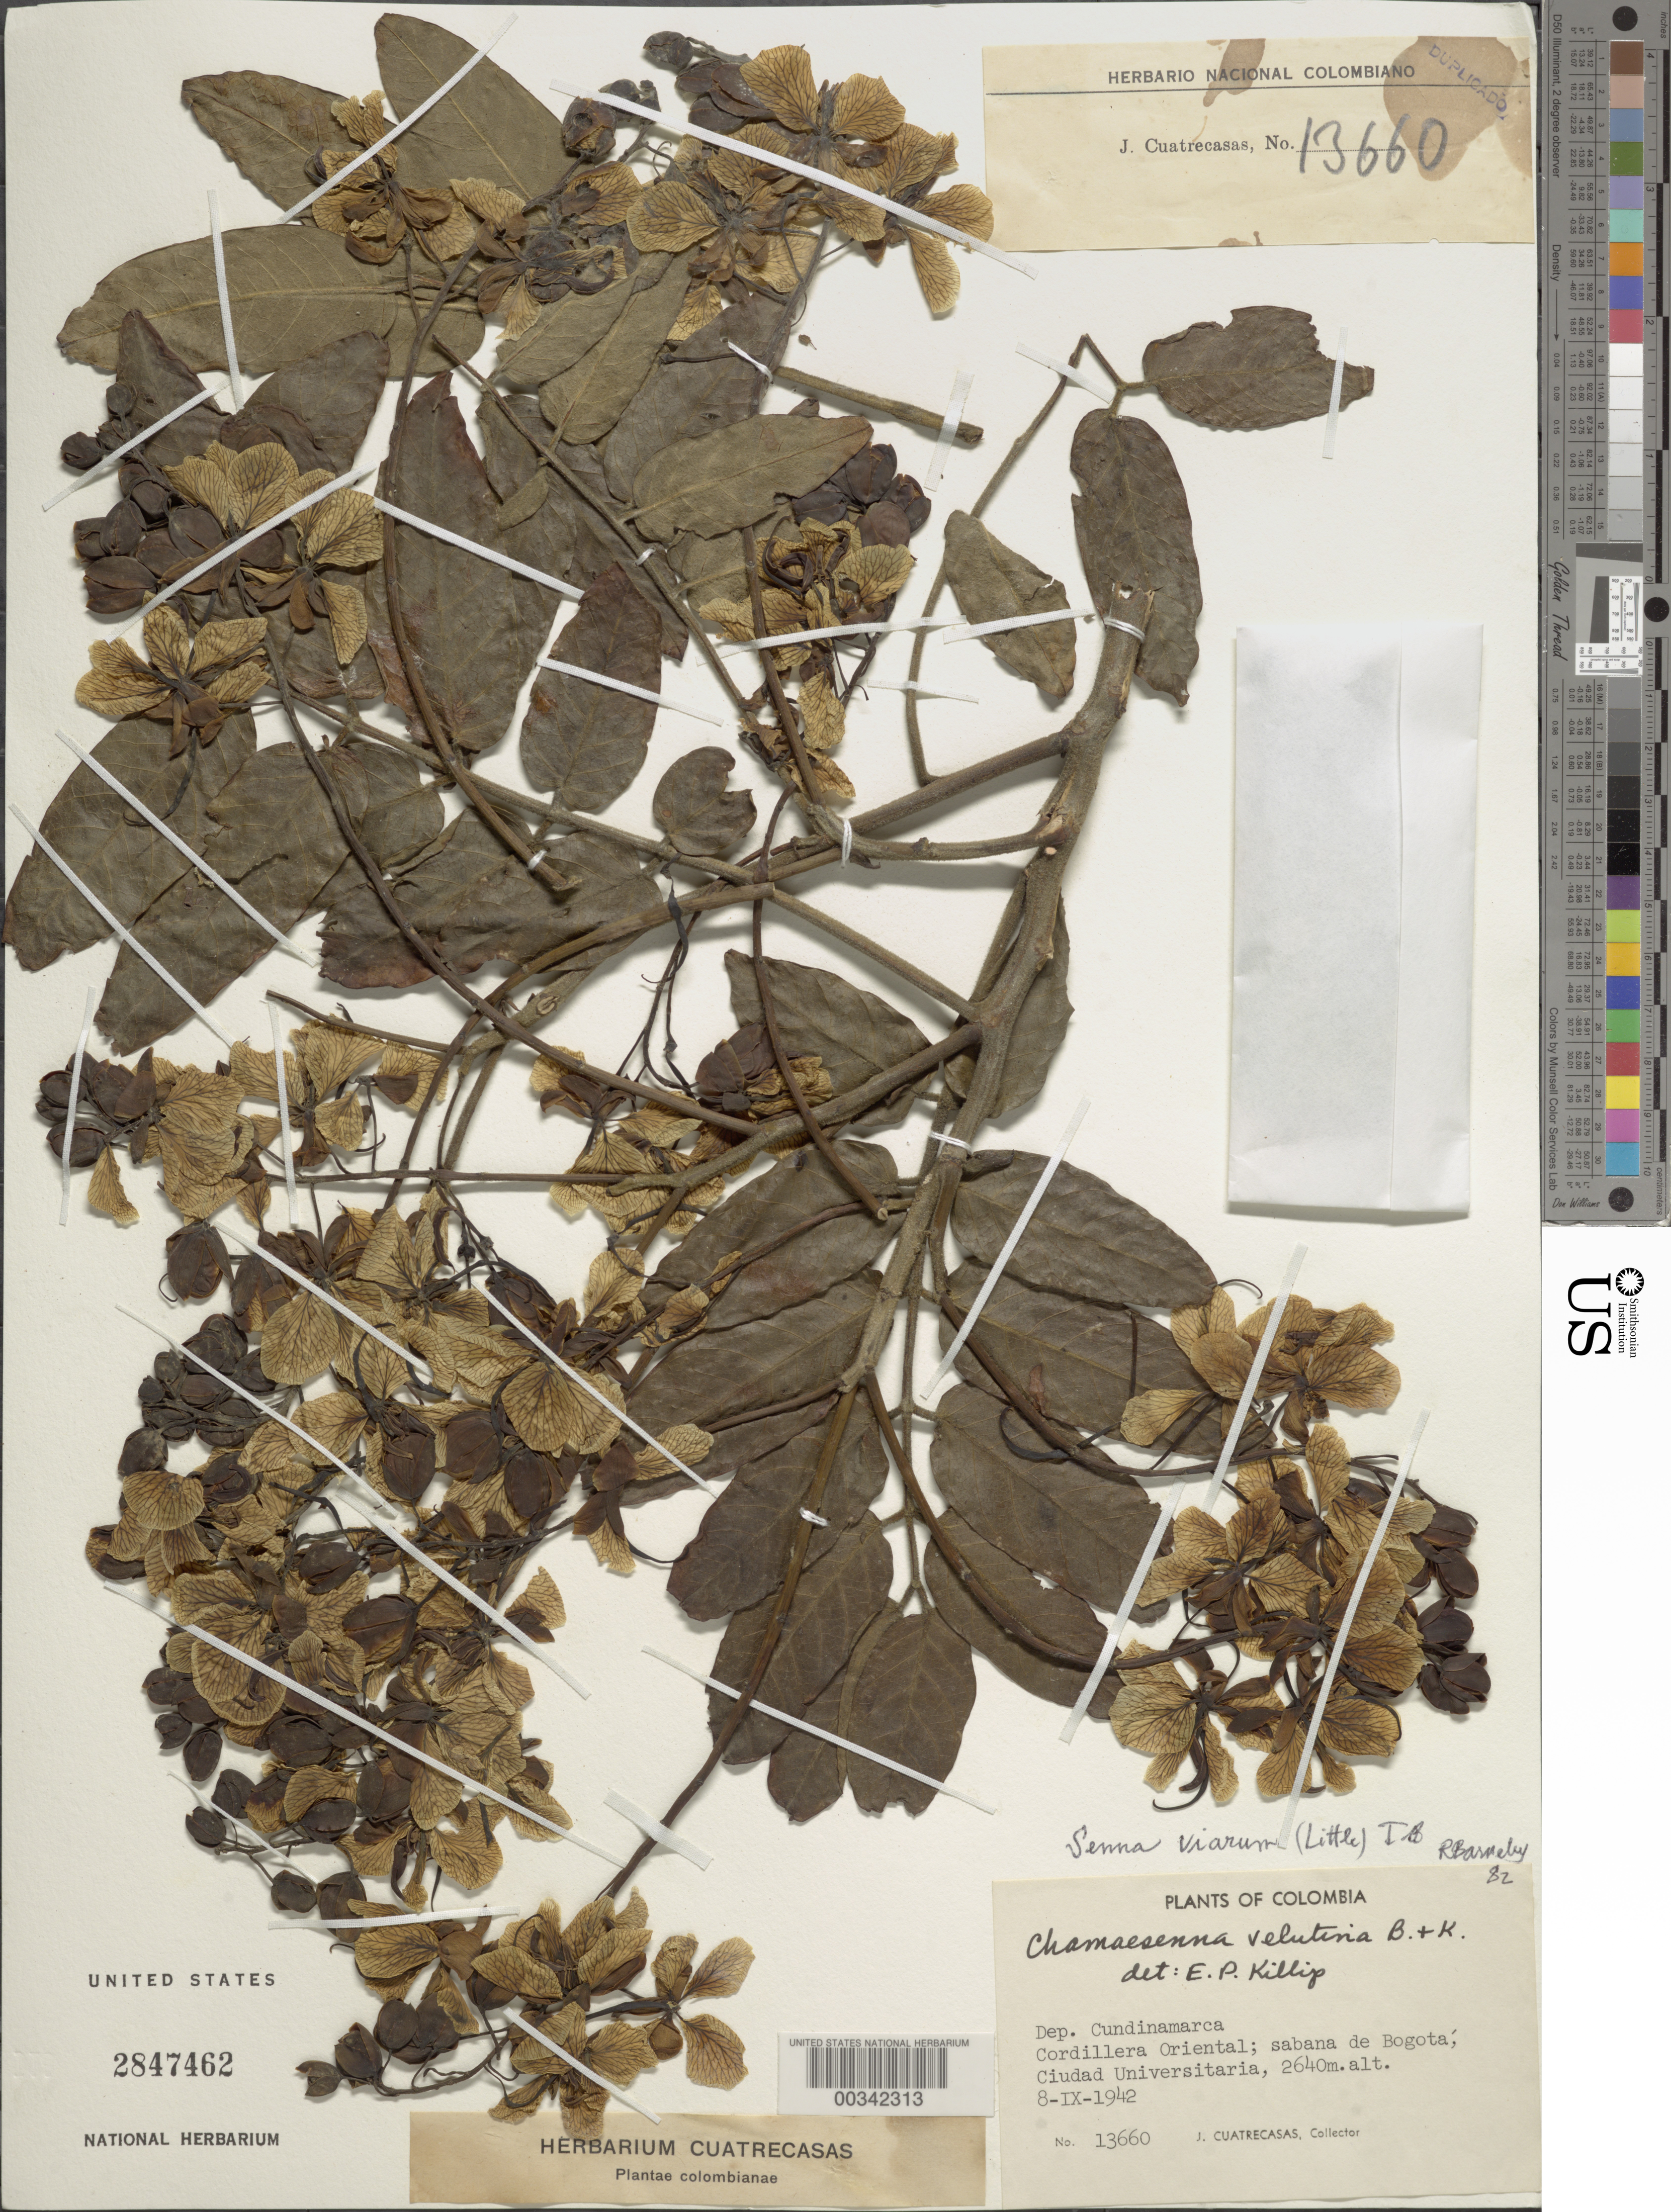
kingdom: Plantae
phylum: Tracheophyta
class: Magnoliopsida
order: Fabales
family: Fabaceae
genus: Senna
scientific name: Senna viarum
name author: (Little) H.S. Irwin & Barneby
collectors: J. Cuatrecasas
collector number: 13660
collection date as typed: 08 Sep 1942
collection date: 1942-09-08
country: Colombia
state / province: Bogota D.C. / Cundinamarca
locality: Cordillera Oriental; Sabana de Bogota; Ciudad Universitaria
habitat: Sabana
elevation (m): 2640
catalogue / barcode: US 2847462